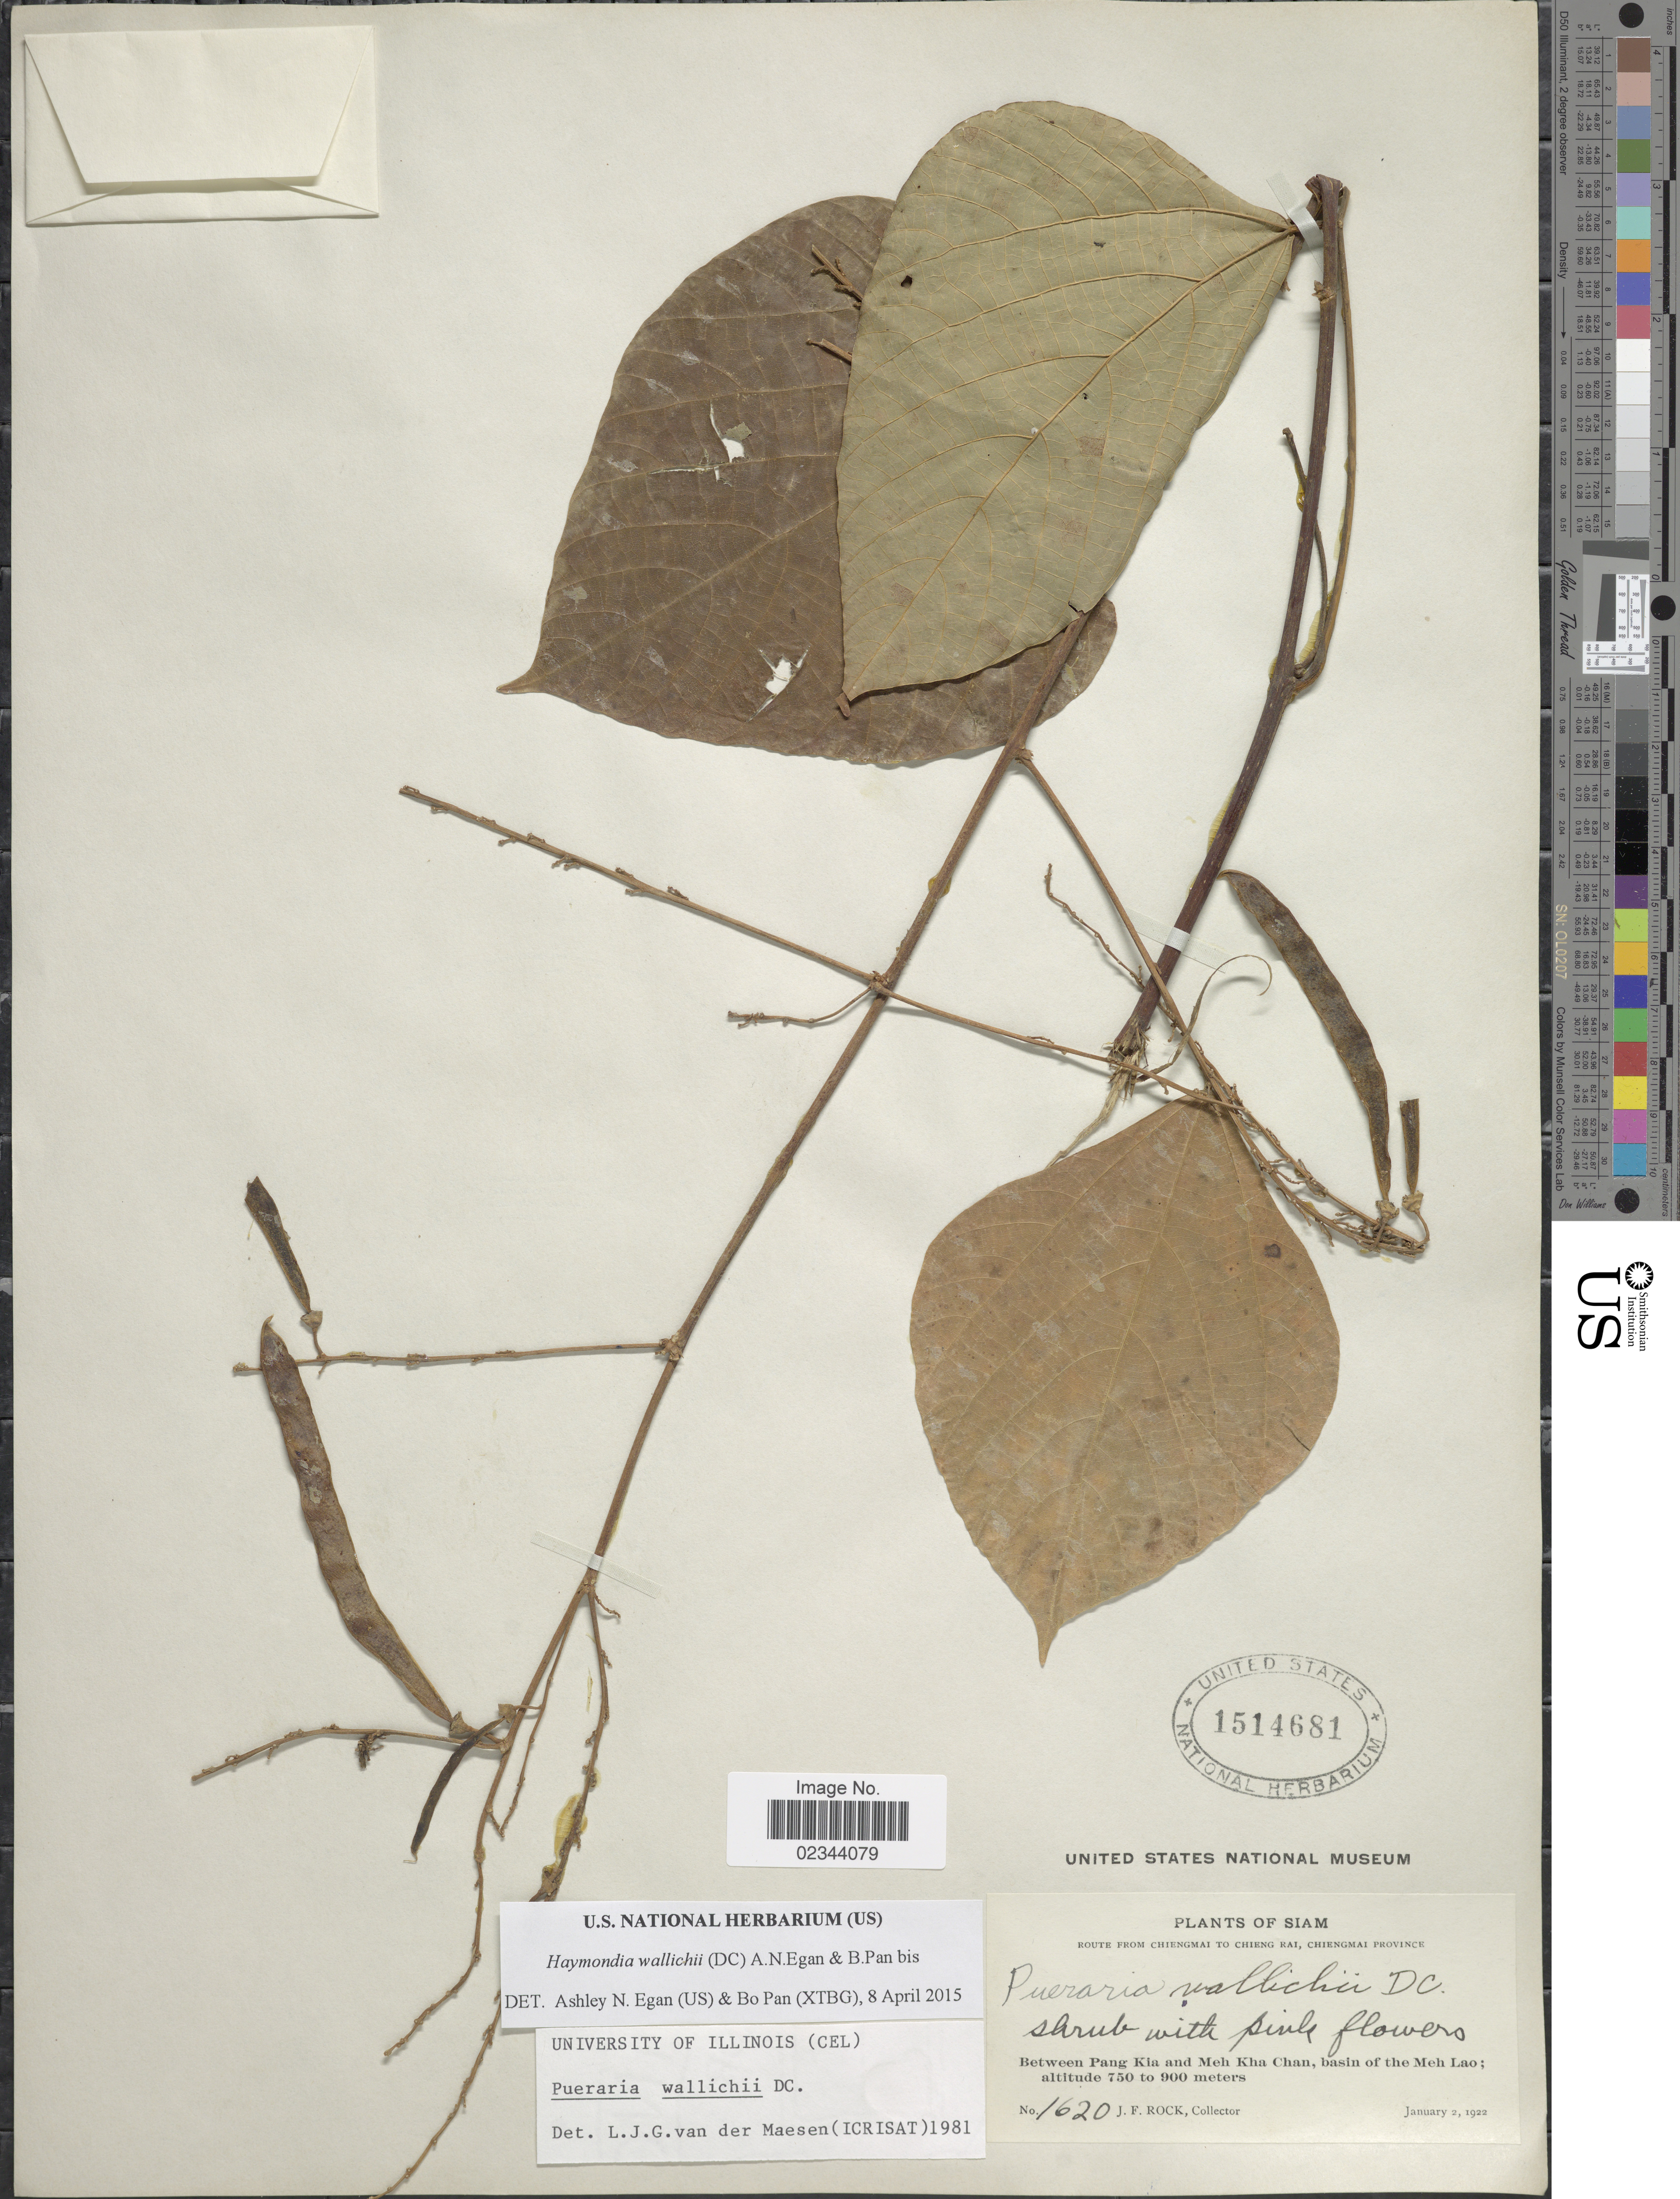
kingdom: Plantae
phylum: Tracheophyta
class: Magnoliopsida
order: Fabales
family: Fabaceae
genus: Haymondia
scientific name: Haymondia wallichii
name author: (DC.) A.N. Egan & B. Pan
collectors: J. Rock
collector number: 1620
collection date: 1922-01-02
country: Thailand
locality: Siam, Between Pang Kia and Meh Kha Chan, basin of the Meh Lao.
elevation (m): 750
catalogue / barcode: US 1514681